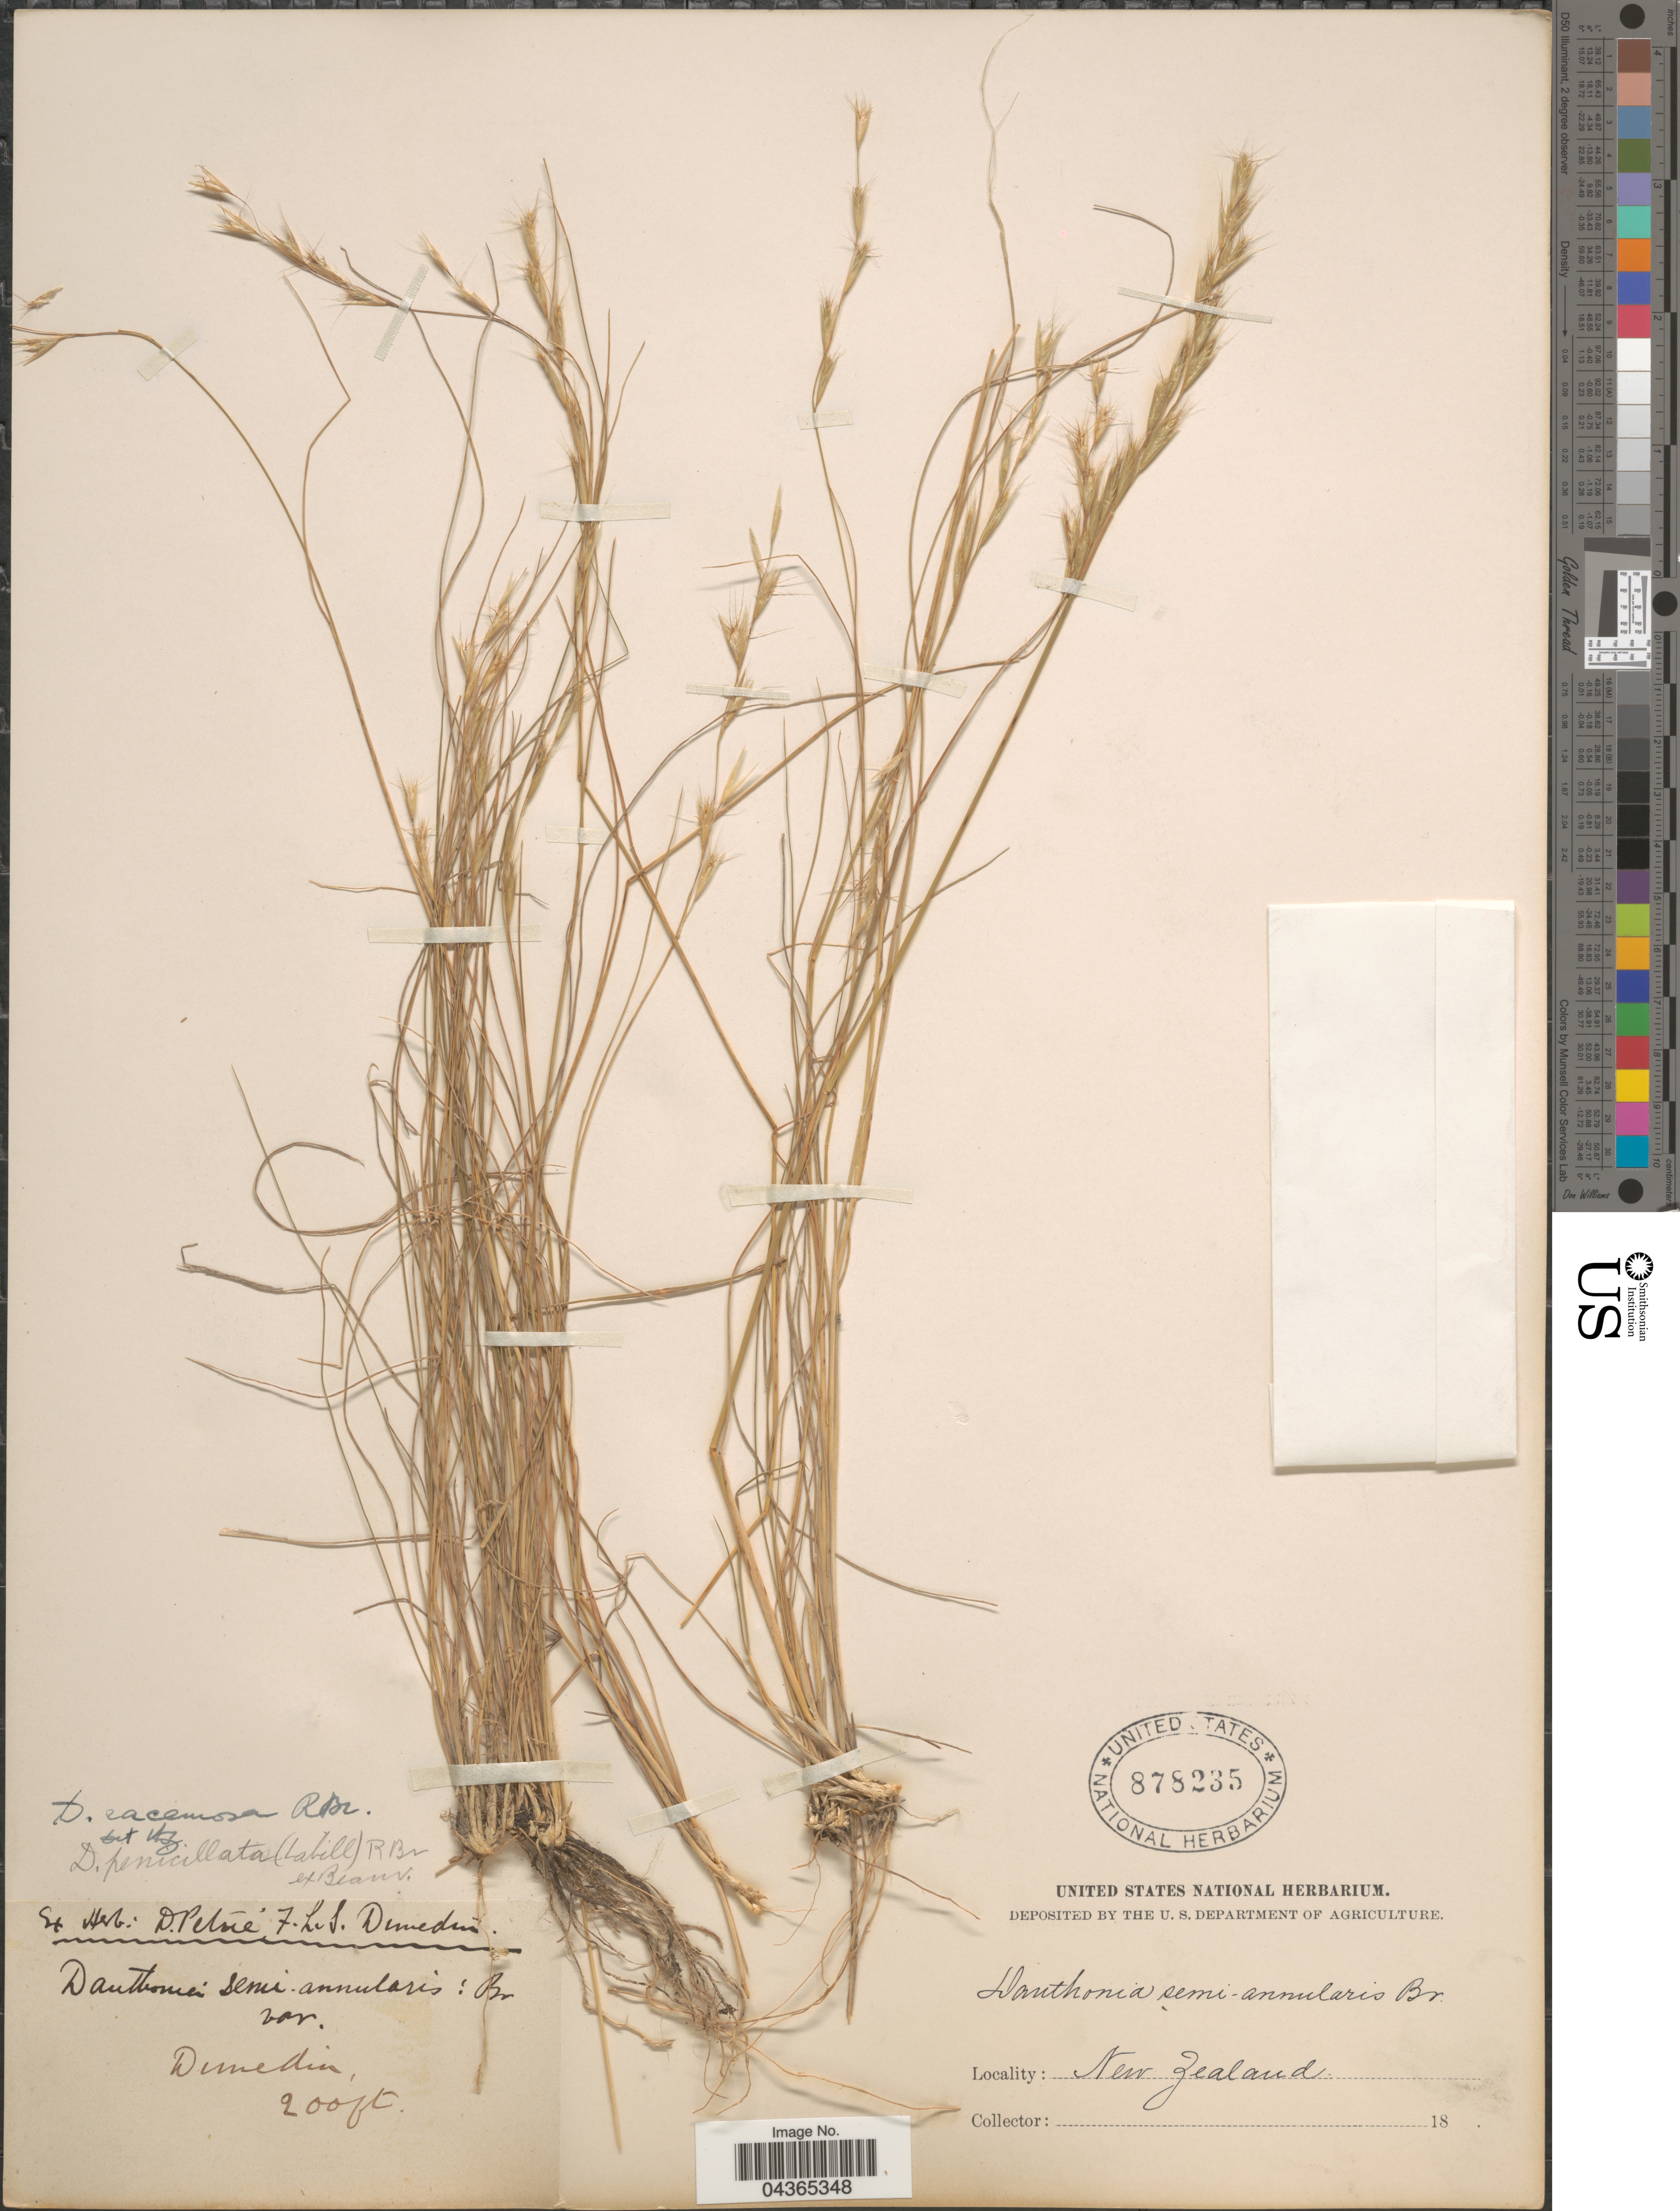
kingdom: Plantae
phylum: Tracheophyta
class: Liliopsida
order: Poales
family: Poaceae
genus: Rytidosperma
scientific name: Rytidosperma racemosum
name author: (R. Br.) Connor & Edgar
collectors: D. Petrie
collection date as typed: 18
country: New Zealand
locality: Dunedin.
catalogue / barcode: US 878235